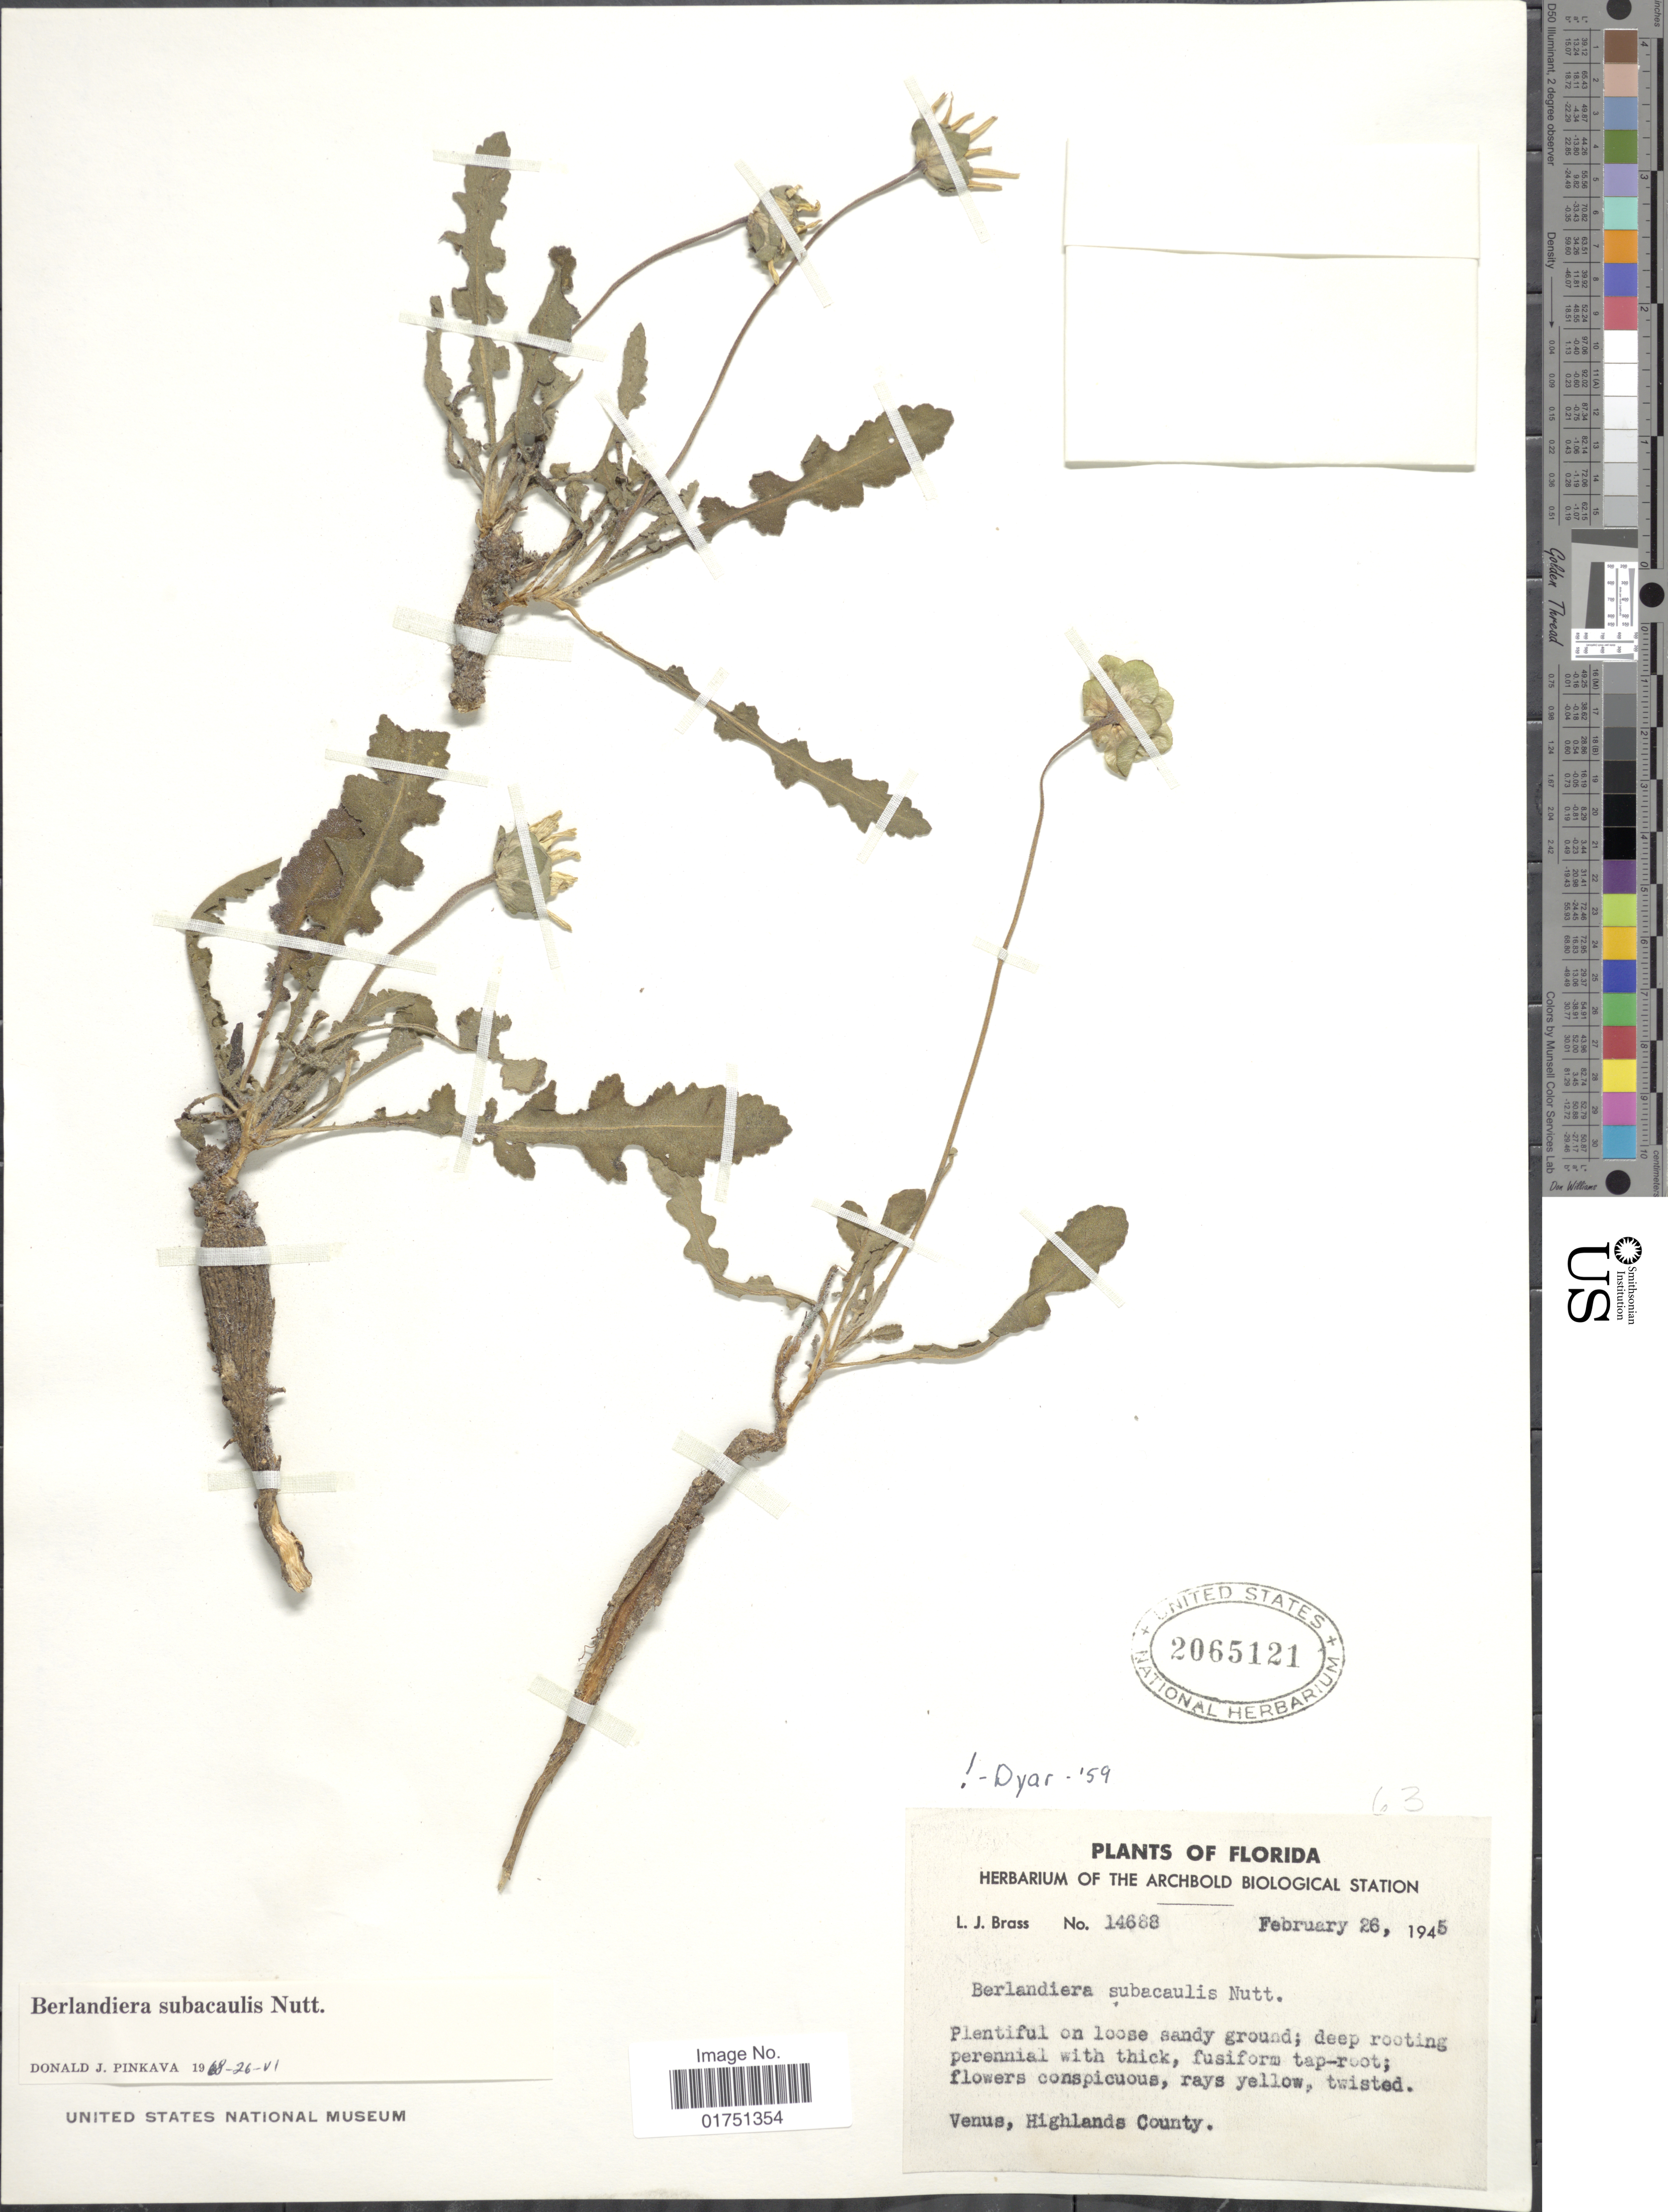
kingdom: Plantae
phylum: Tracheophyta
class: Magnoliopsida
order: Asterales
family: Asteraceae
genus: Berlandiera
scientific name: Berlandiera subacaulis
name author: Nutt.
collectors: L. J. Brass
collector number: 14688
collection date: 1945-02-26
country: United States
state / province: Florida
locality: Venus, Highlands County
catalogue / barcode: US 2065121